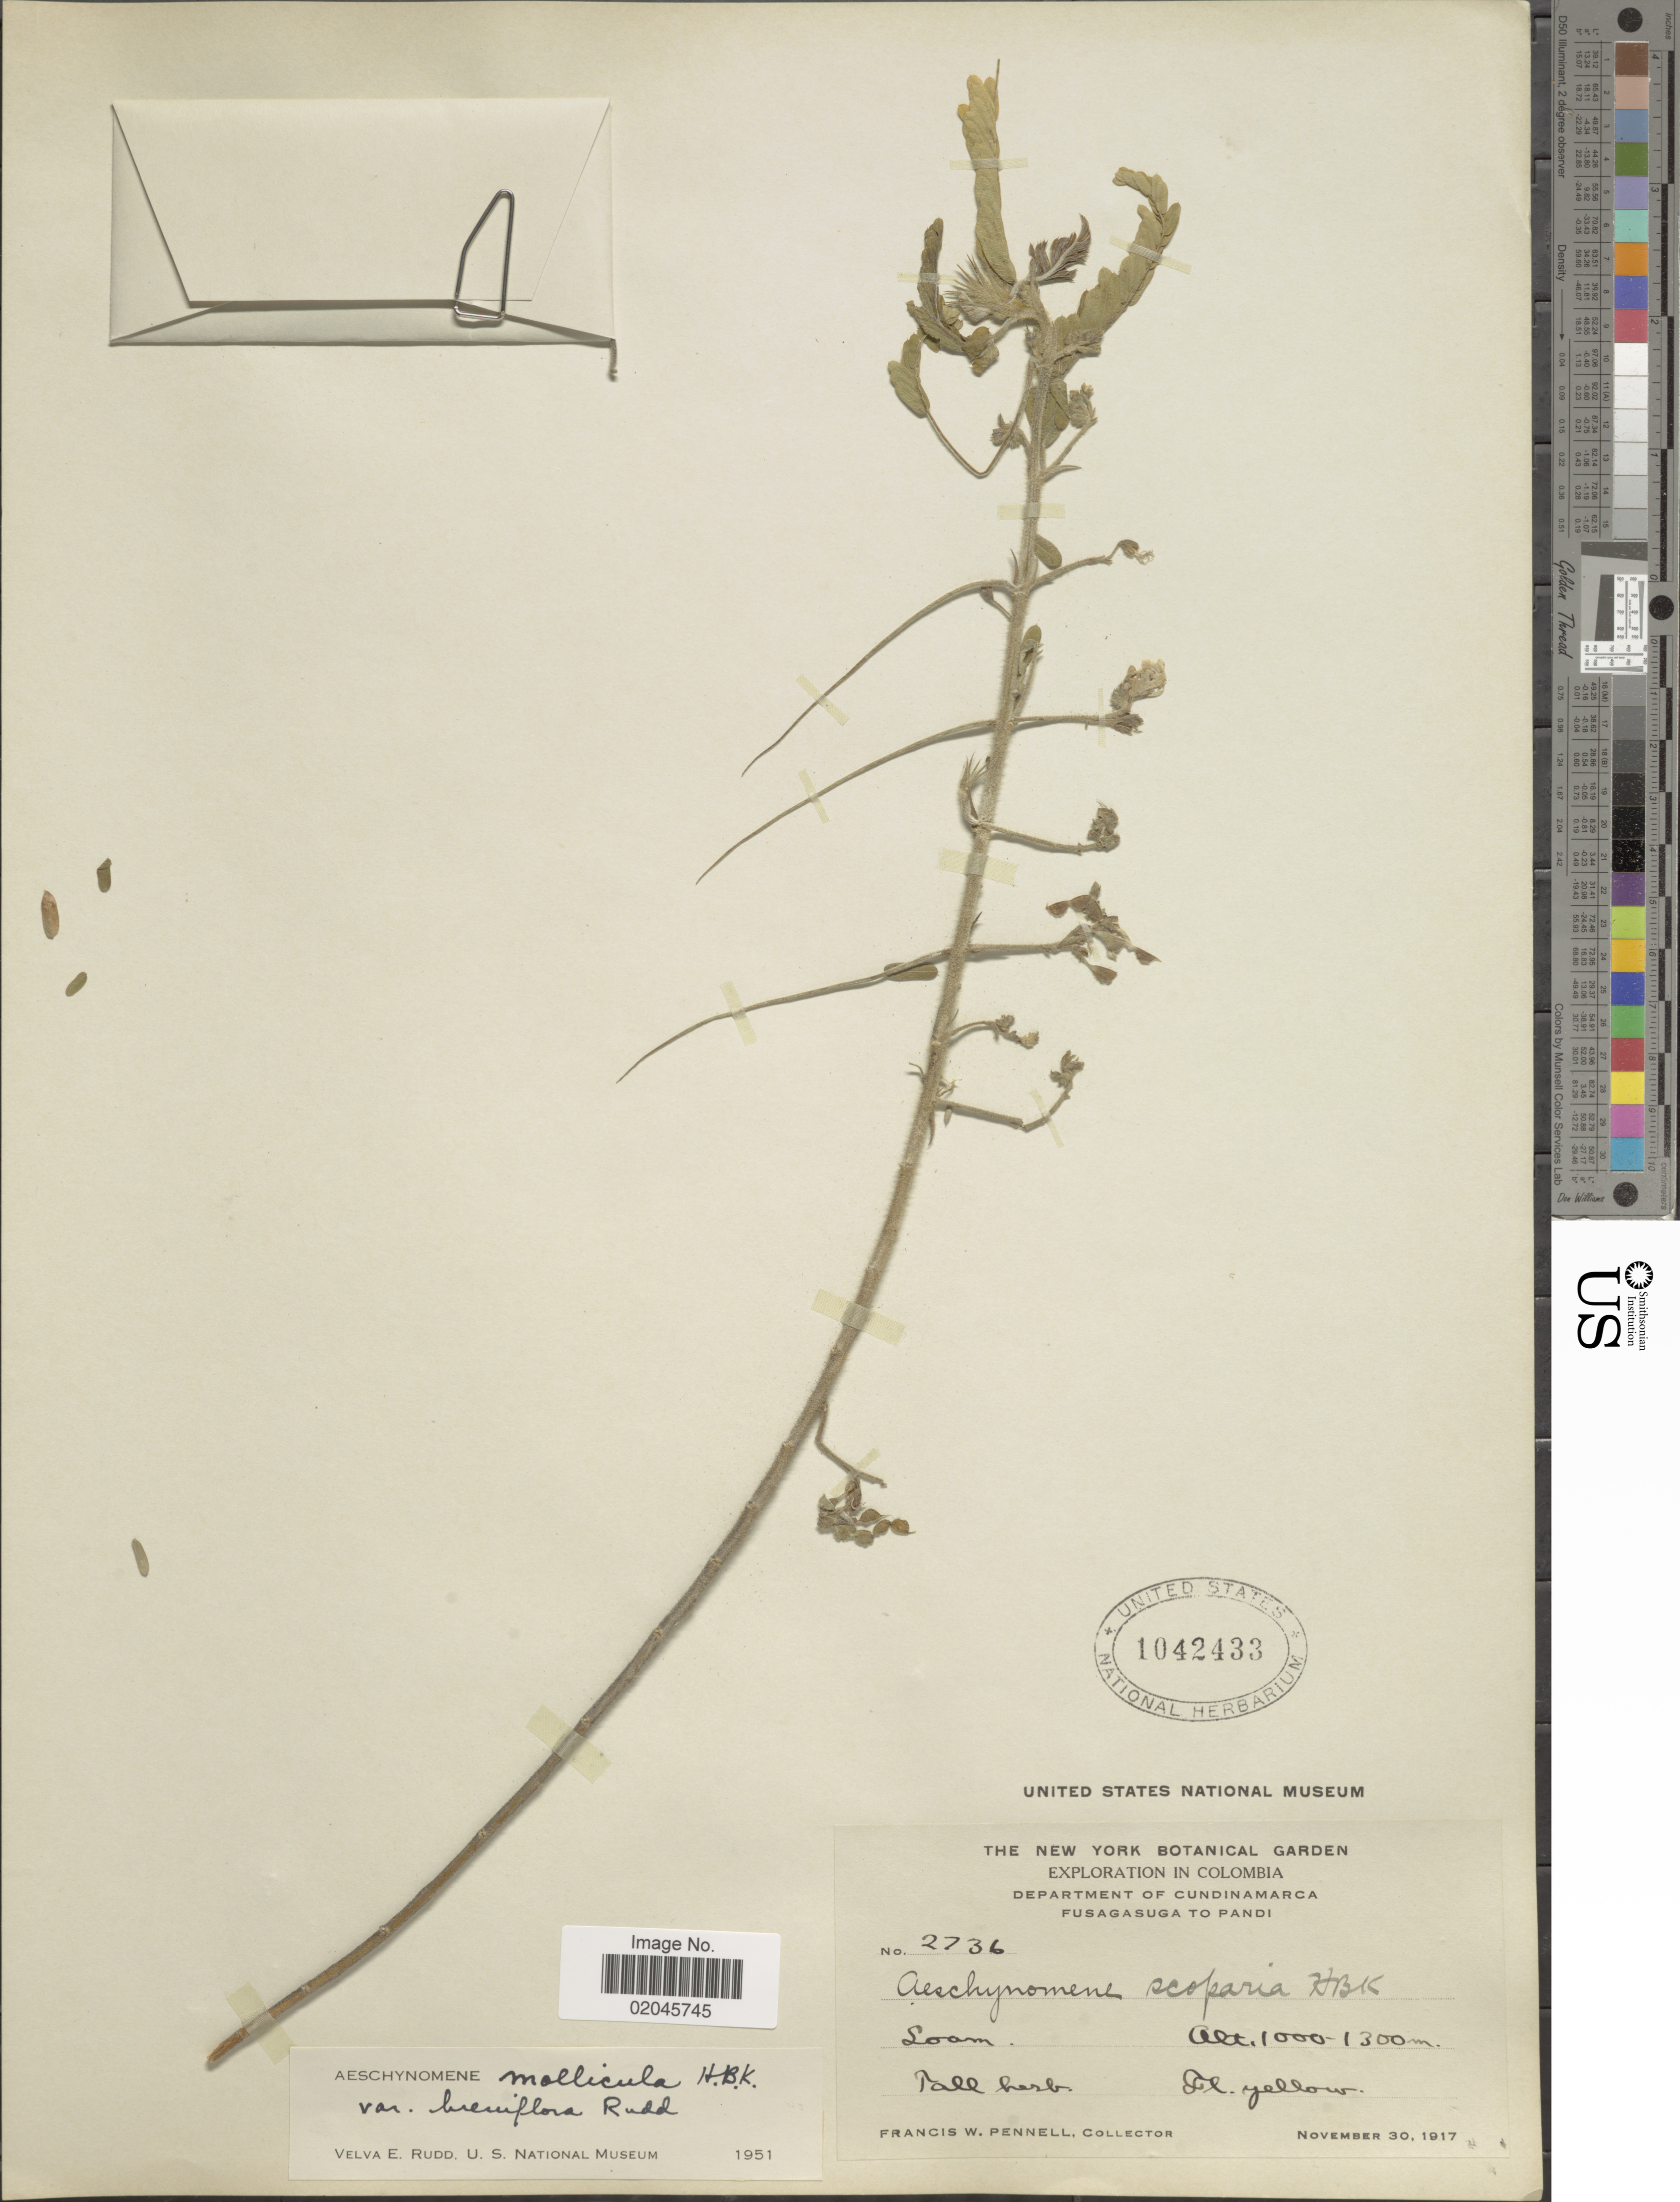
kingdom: Plantae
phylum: Tracheophyta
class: Magnoliopsida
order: Fabales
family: Fabaceae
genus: Aeschynomene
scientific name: Aeschynomene mollicula var. breviflora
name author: Rudd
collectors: F. W. Pennell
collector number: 2736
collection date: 1917-11-30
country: Colombia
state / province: Cundinamarca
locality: Fusagasuga To Pandi, Soam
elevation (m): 1000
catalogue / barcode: US 1042433